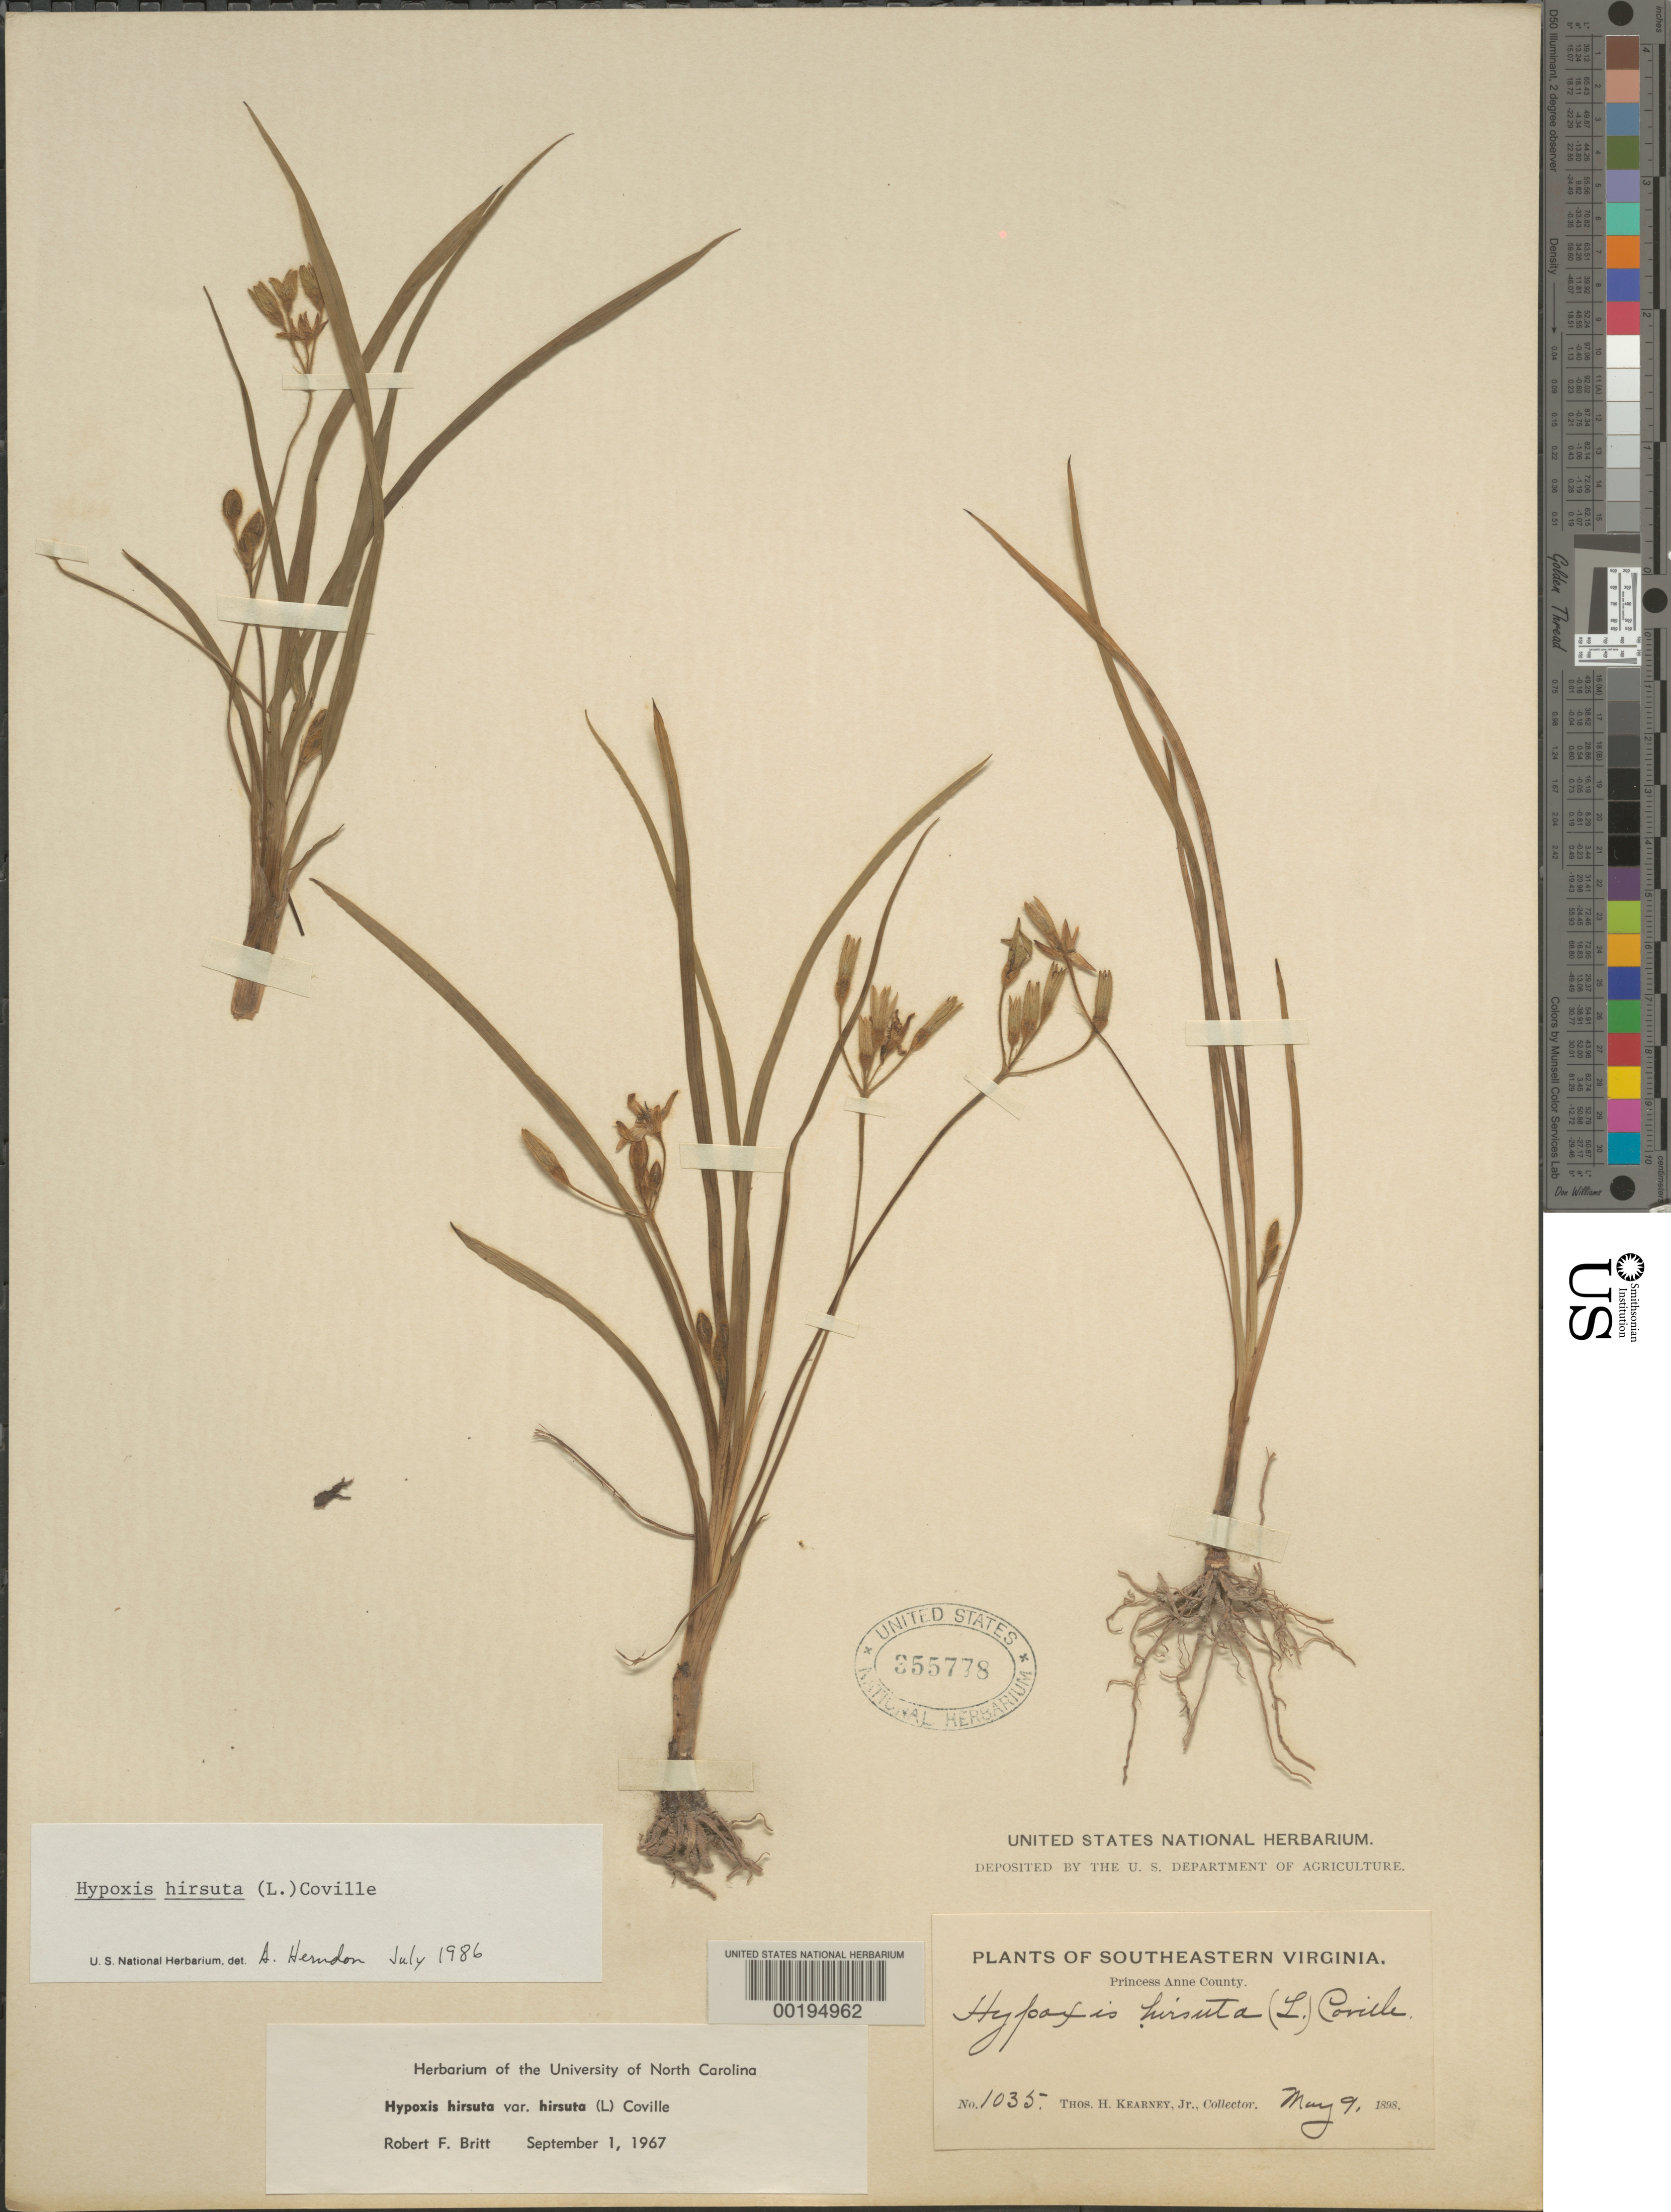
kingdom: Plantae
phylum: Tracheophyta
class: Liliopsida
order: Asparagales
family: Hypoxidaceae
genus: Hypoxis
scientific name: Hypoxis hirsuta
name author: (L.) Coville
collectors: T. H. Kearney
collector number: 1035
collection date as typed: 09 May 1898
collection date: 1898-05-09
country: United States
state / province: Virginia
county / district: City of Virginia Beach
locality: Princess anne county. [princess anne county is now part of City of Virginia Beach.]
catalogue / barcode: US 355778